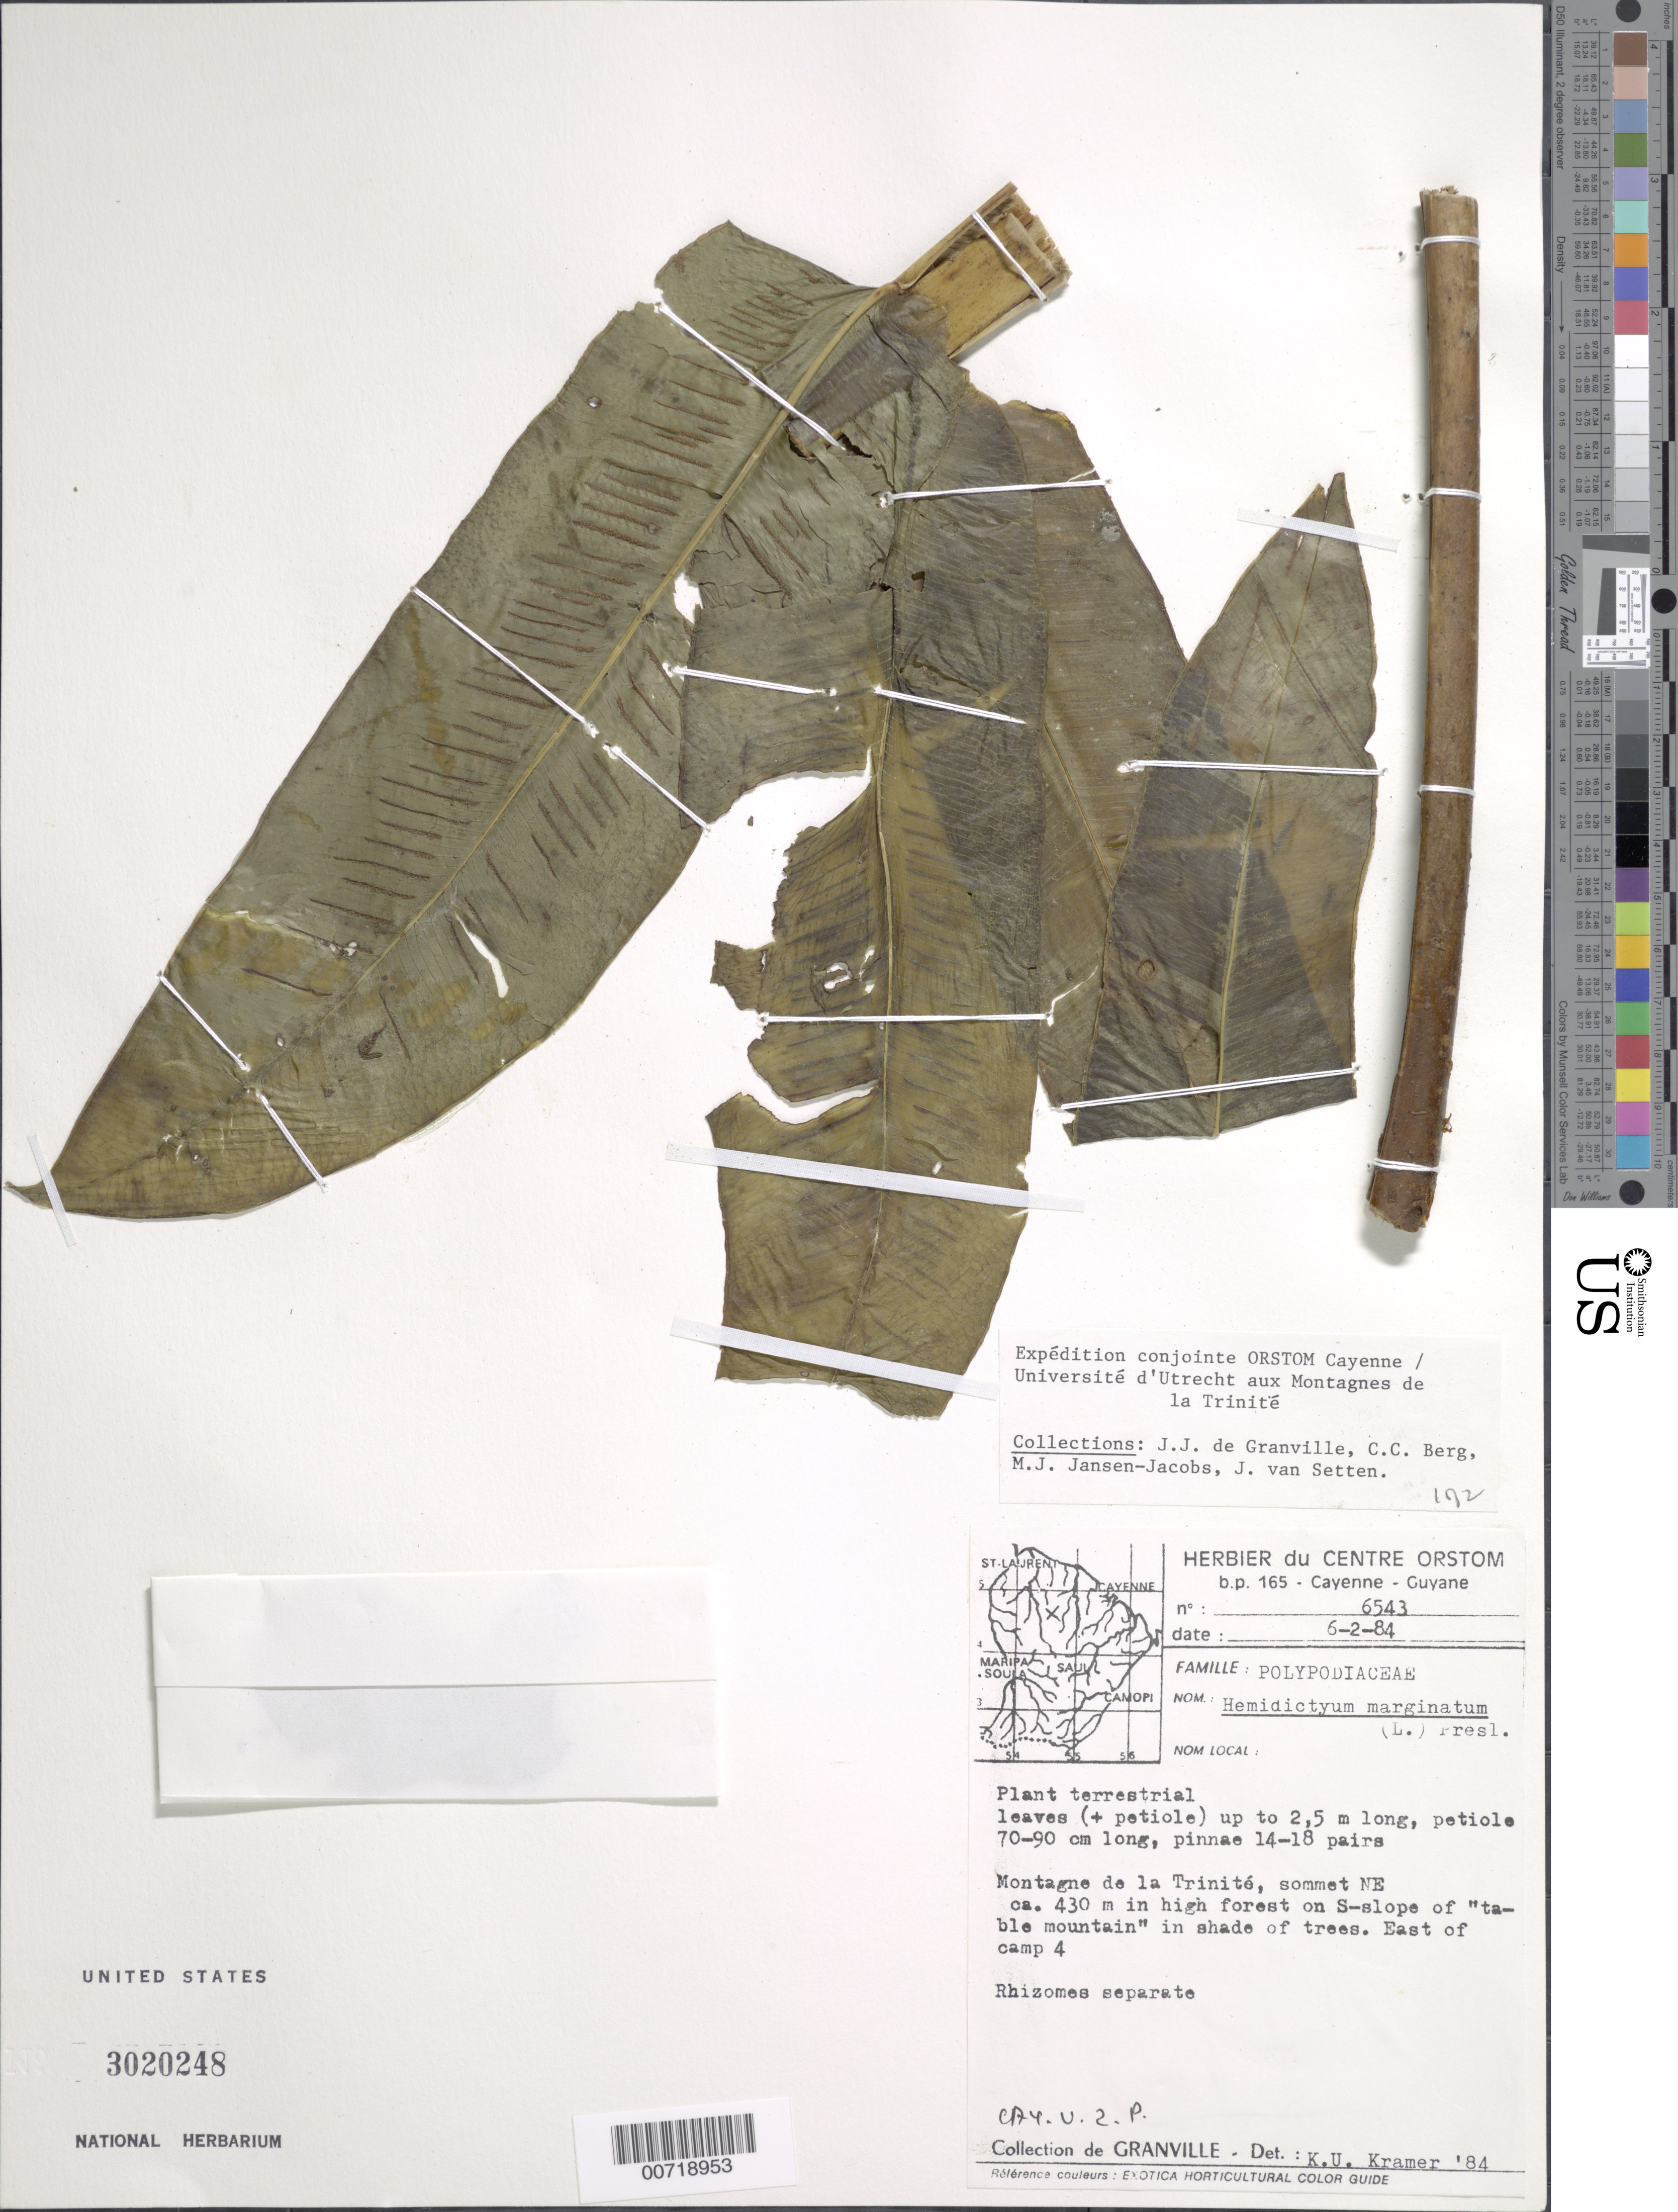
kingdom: Plantae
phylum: Tracheophyta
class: Polypodiopsida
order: Polypodiales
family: Hemidictyaceae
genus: Hemidictyum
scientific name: Hemidictyum marginatum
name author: (L.) C. Presl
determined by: Kramer, K. U.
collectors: J.-J. de Granville, C. C. Berg, M. J. Jansen-Jacobs & J. van Setten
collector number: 6543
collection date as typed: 6-Feb-84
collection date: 1984-02-06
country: French Guiana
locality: Montagnes de la Trinité, sommet NE on S-slope of "table mountain", E of camp 4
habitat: High forest, in shade of trees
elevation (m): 430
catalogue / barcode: US 3020248